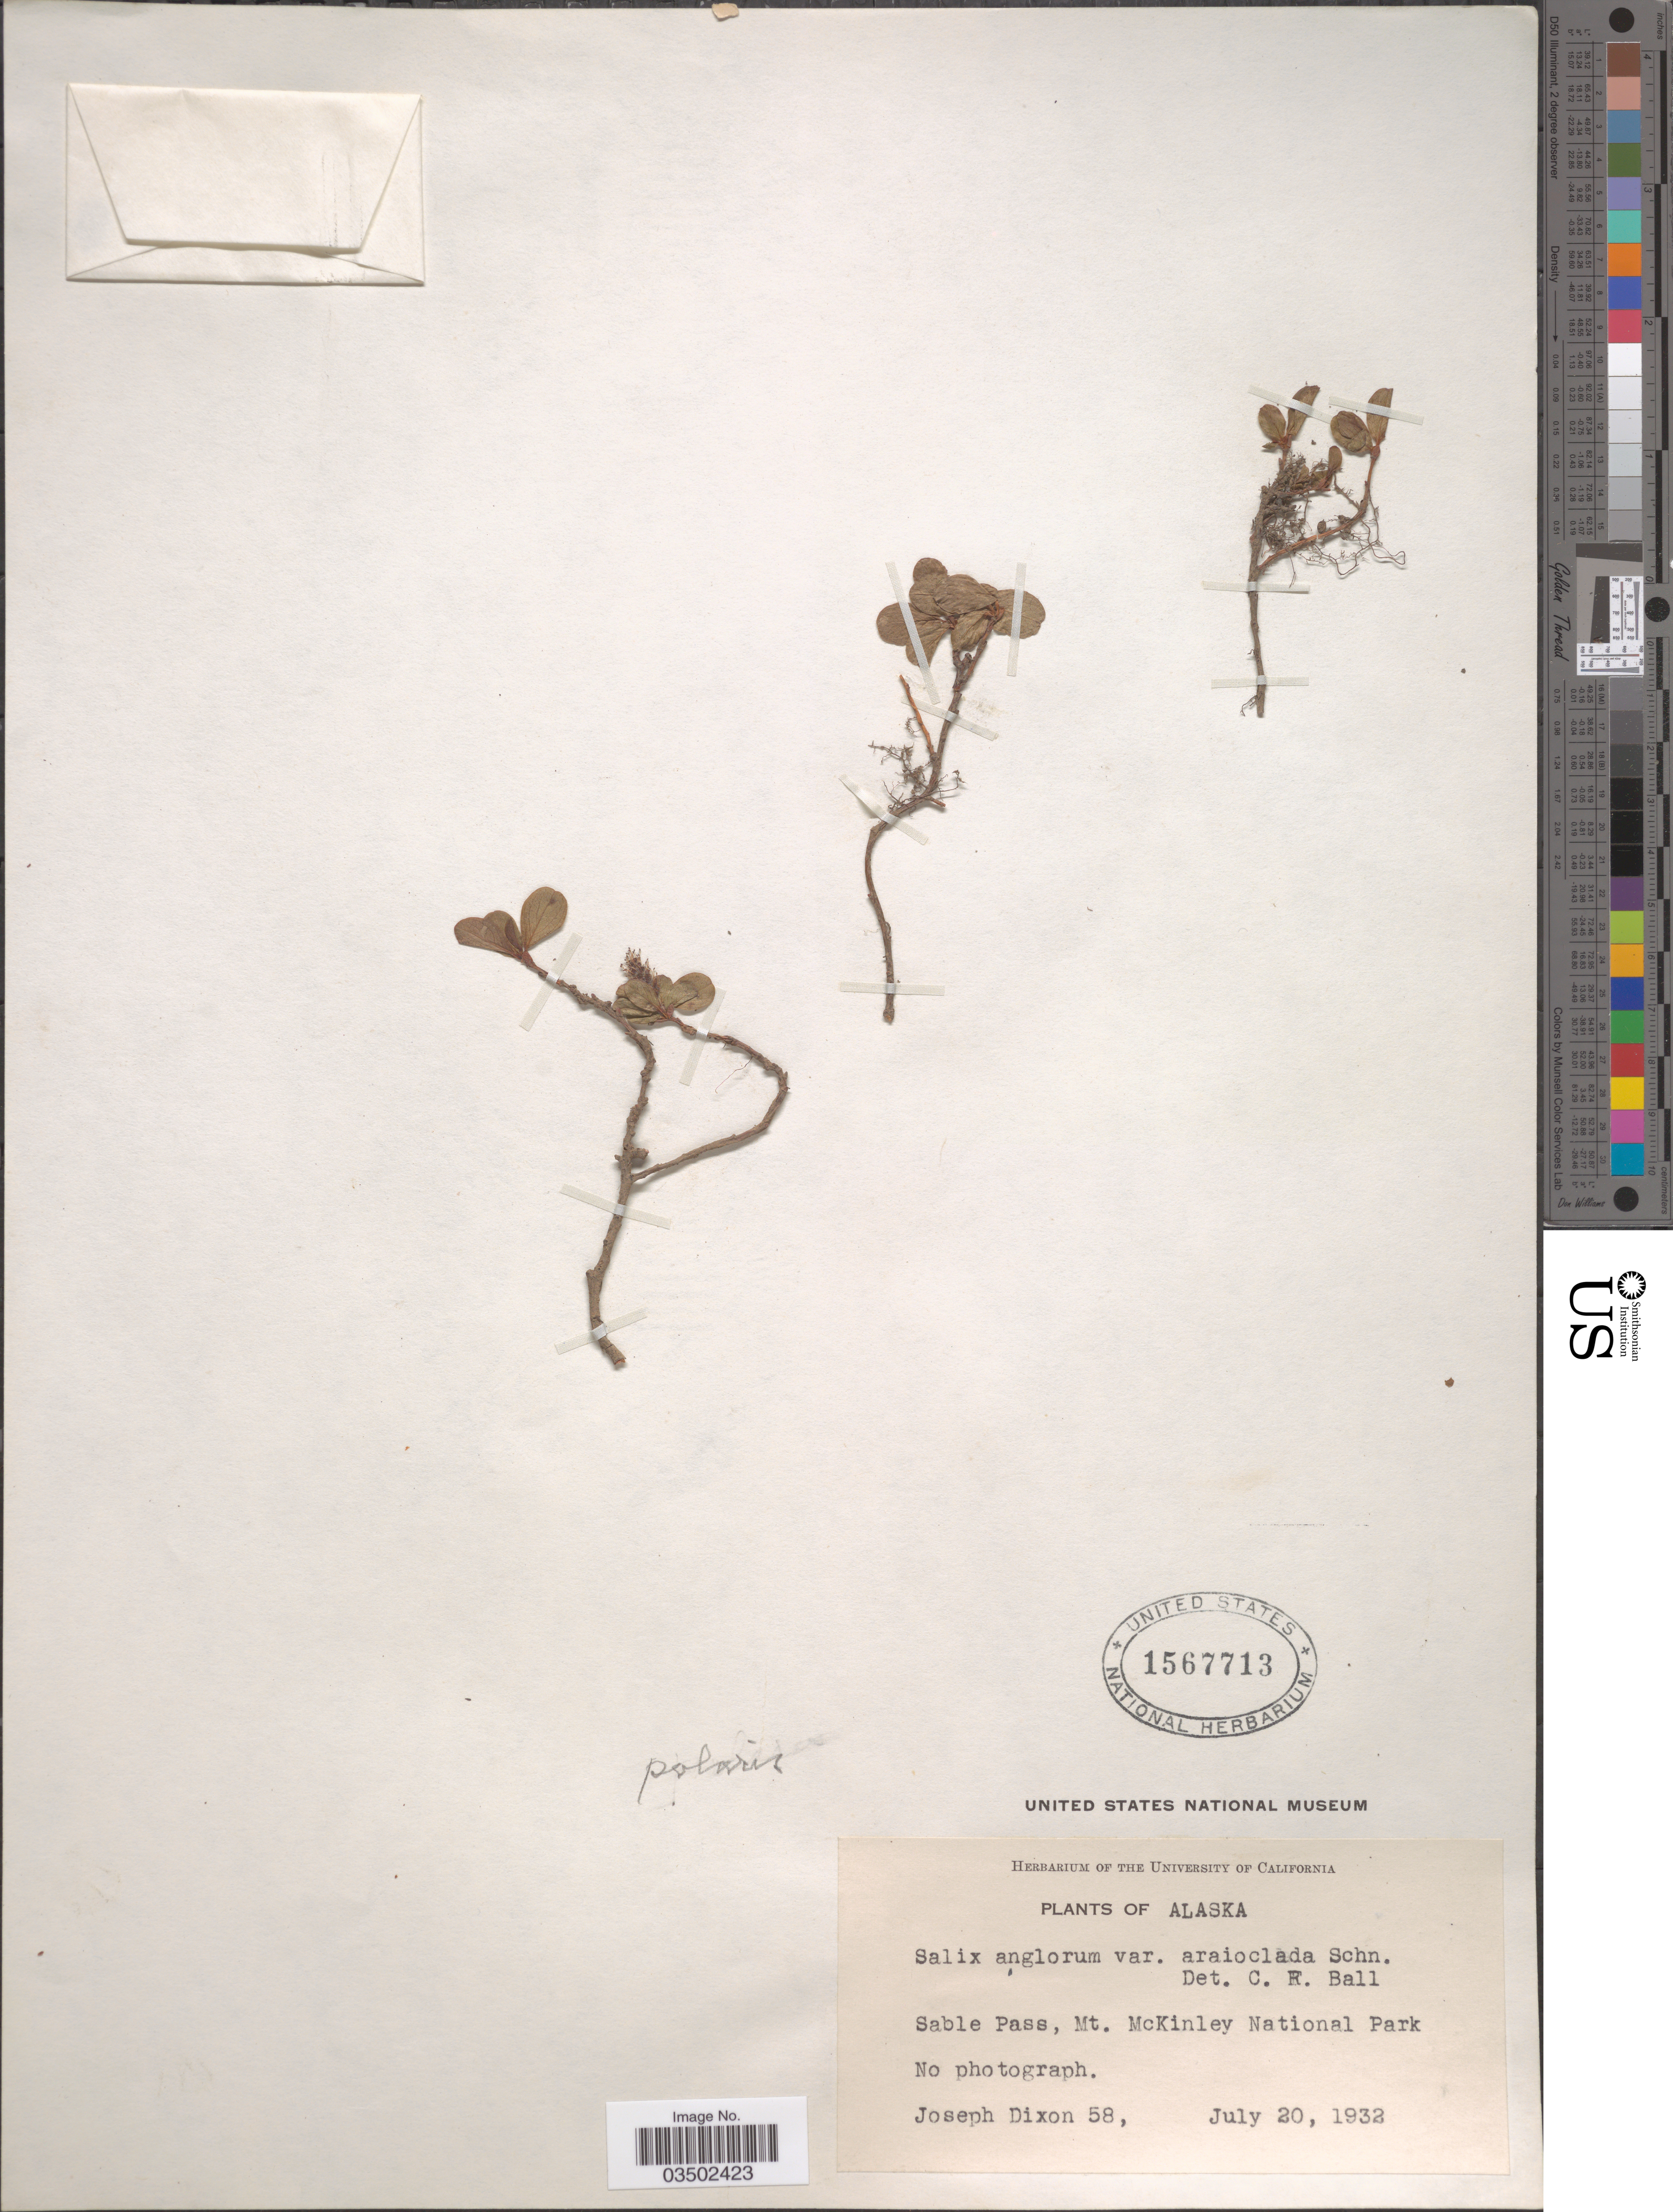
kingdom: Plantae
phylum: Tracheophyta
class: Magnoliopsida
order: Malpighiales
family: Salicaceae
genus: Salix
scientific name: Salix polaris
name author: Wahlenb.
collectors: J. Dixon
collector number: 58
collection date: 1932-07-20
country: United States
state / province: Alaska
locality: Sable Pass, Mt. McKinley National Park.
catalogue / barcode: US 1567713